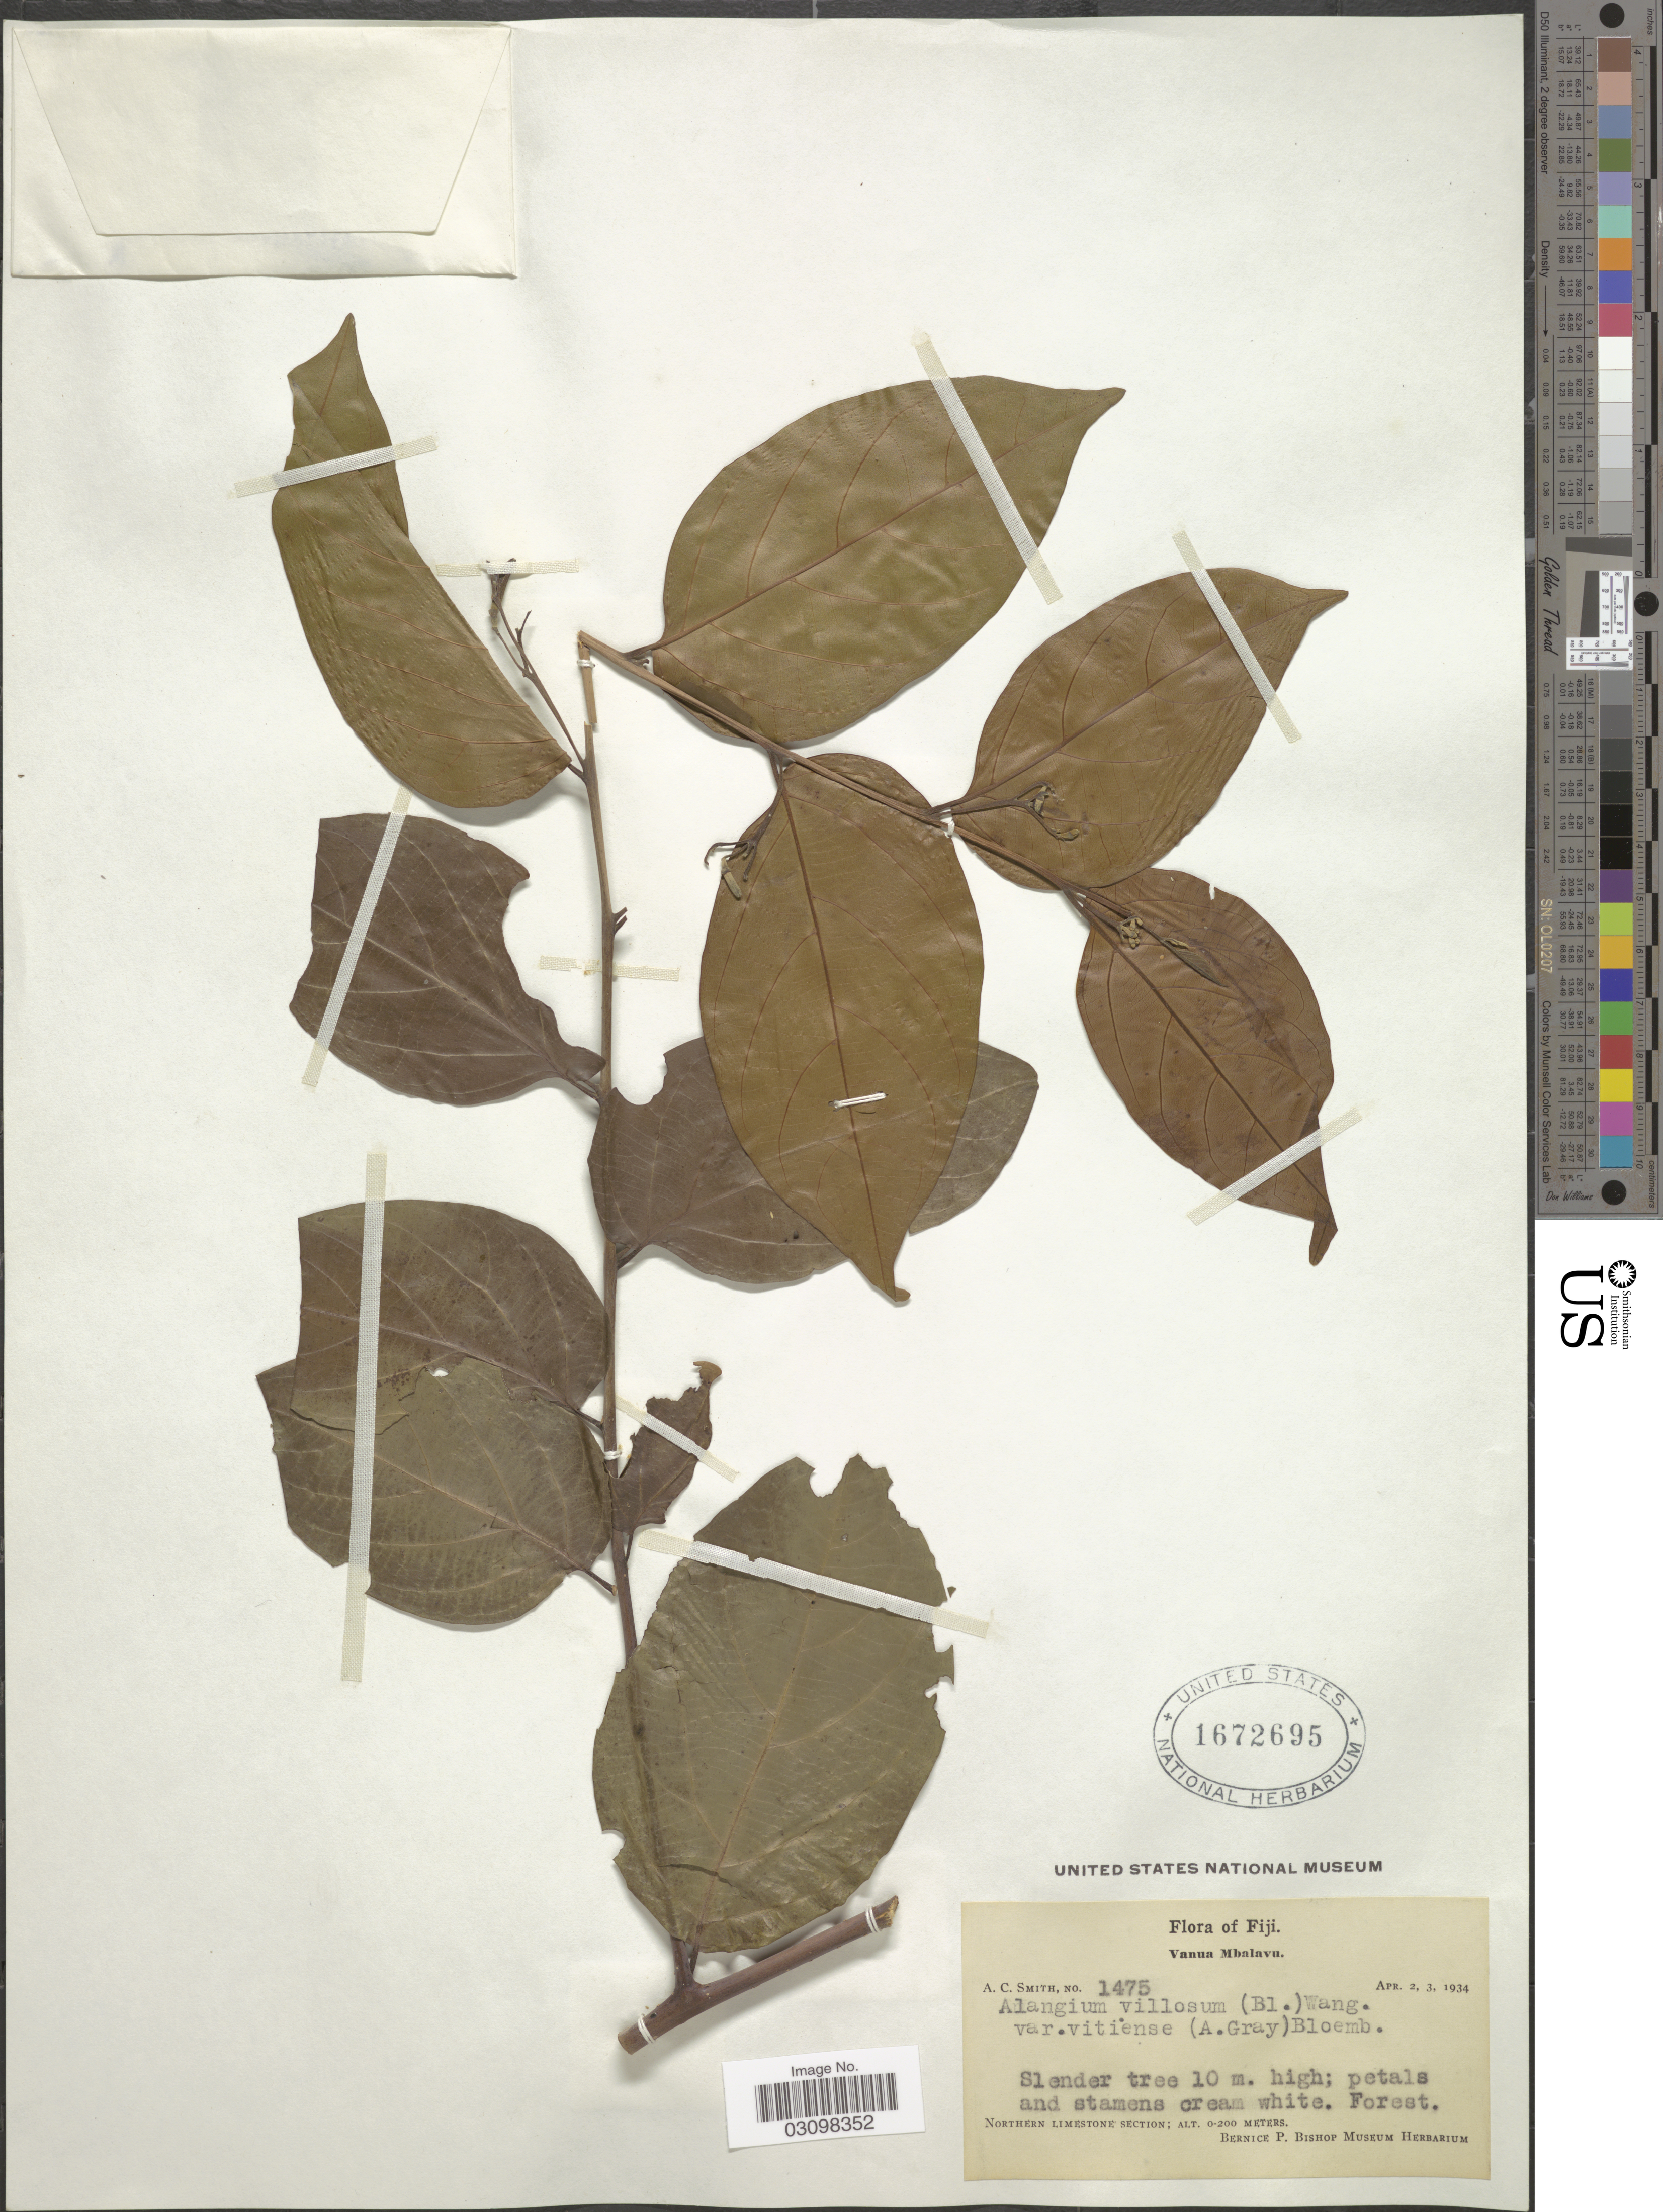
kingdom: Plantae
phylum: Tracheophyta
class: Magnoliopsida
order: Cornales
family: Cornaceae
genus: Alangium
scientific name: Alangium villosum subsp. vitiense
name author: (A. Gray) Bloemb.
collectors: A. C. Smith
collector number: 1475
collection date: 1934-04-02/1934-04-03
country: Fiji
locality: Vanua Mbalavu. Northern limestone section.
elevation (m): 0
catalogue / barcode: US 1672695